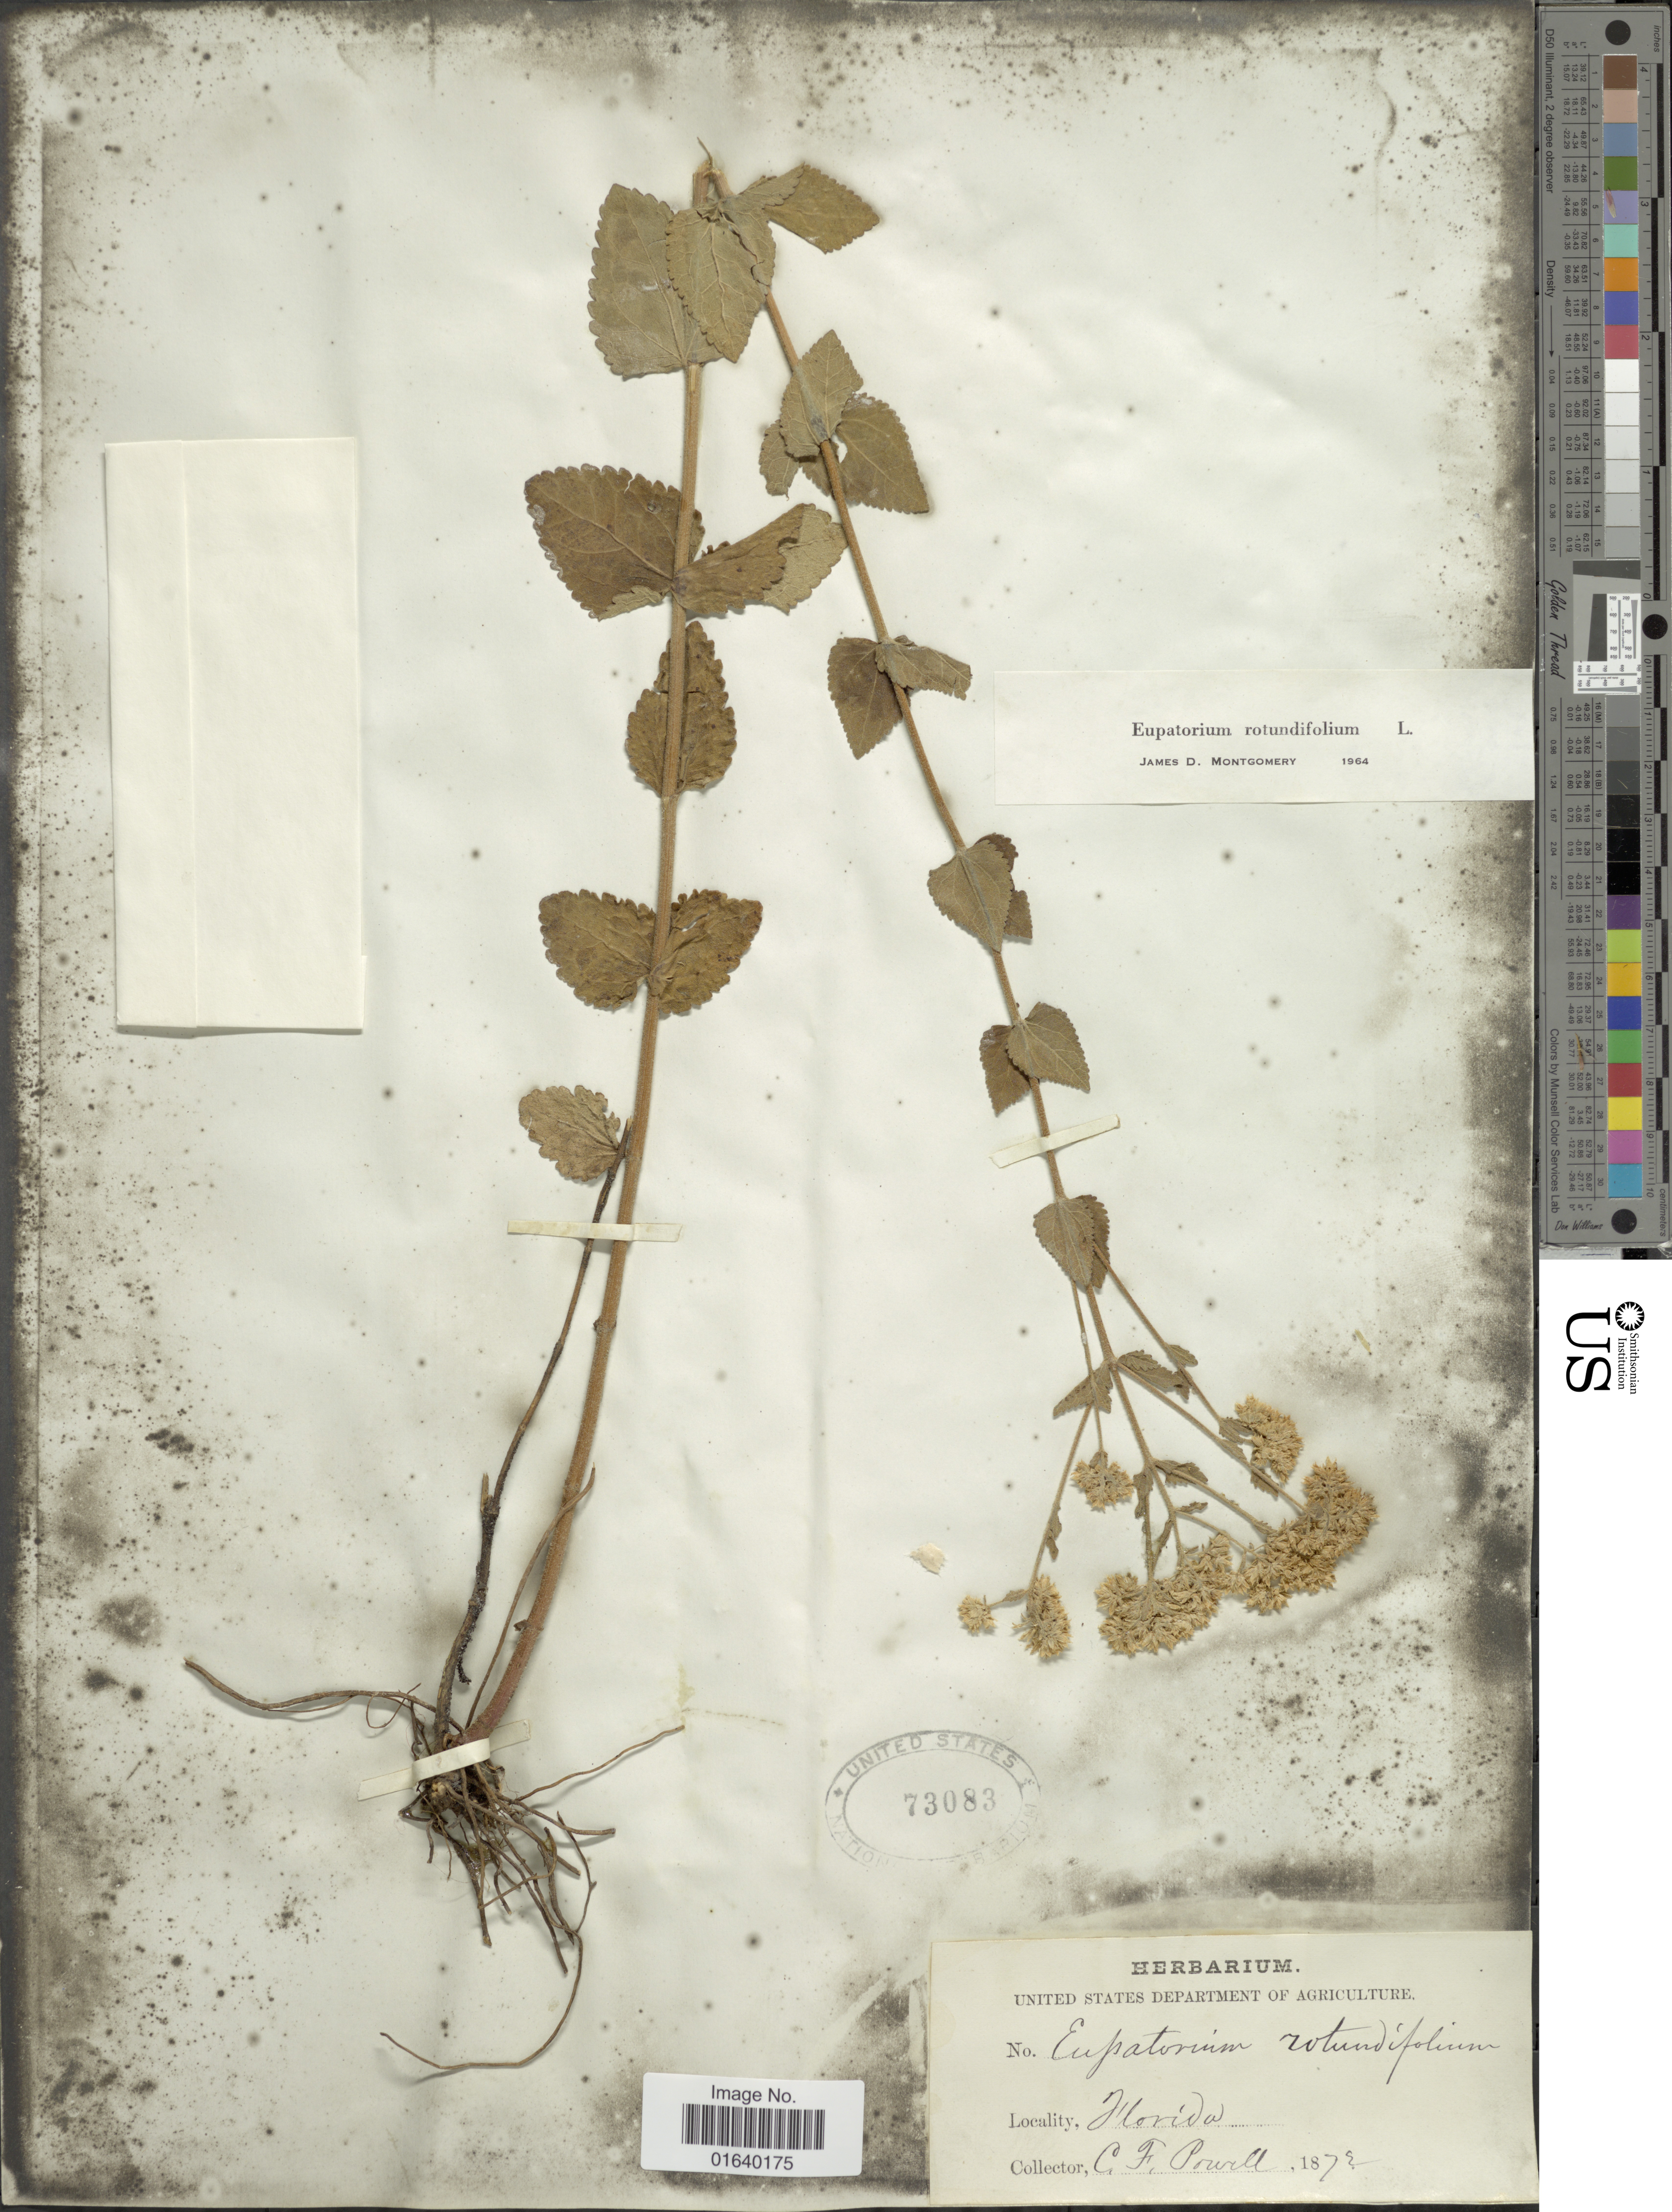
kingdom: Plantae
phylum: Tracheophyta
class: Magnoliopsida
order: Asterales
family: Asteraceae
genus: Eupatorium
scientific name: Eupatorium rotundifolium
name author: L.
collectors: C. F. Powell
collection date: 1873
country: United States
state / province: Florida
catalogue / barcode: US 73083